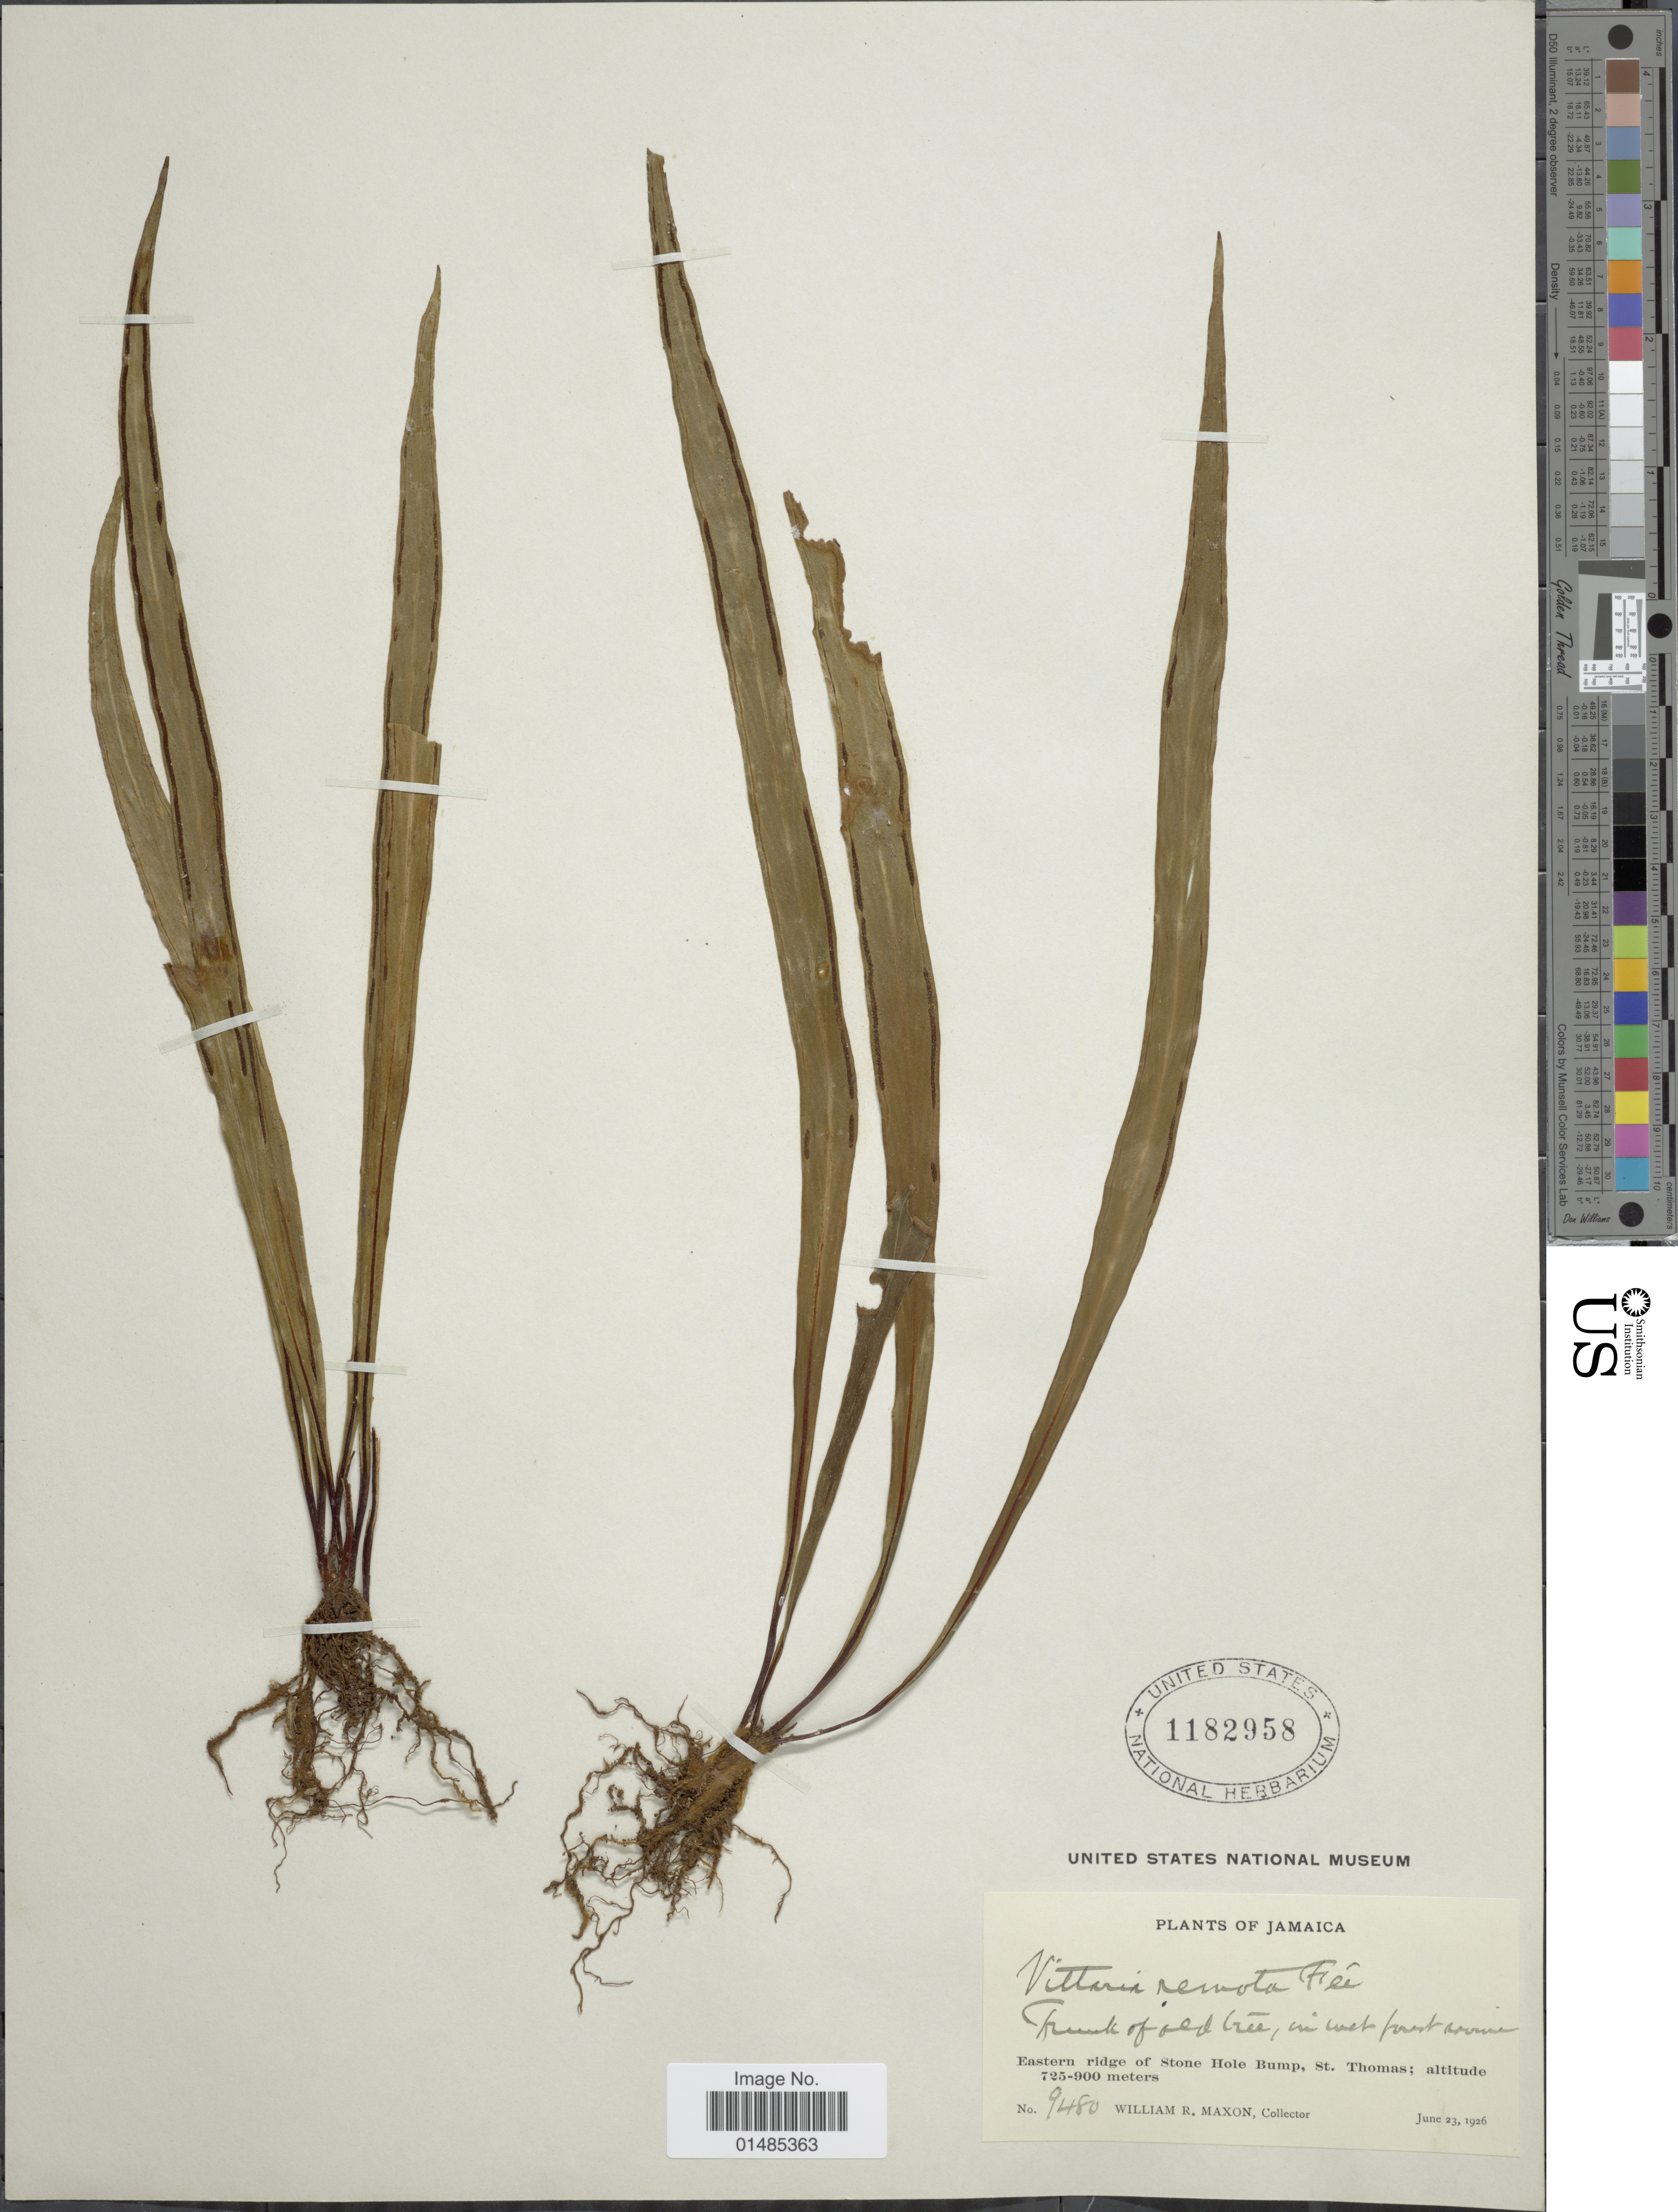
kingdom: Plantae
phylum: Tracheophyta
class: Polypodiopsida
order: Polypodiales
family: Pteridaceae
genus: Radiovittaria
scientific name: Radiovittaria remota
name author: (Fée) E.H. Crane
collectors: W. R. Maxon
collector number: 9480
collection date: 1926-06-23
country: Jamaica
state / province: Saint Thomas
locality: Eastern ridge of Stone Hole Bump.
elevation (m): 725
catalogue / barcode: US 1182958